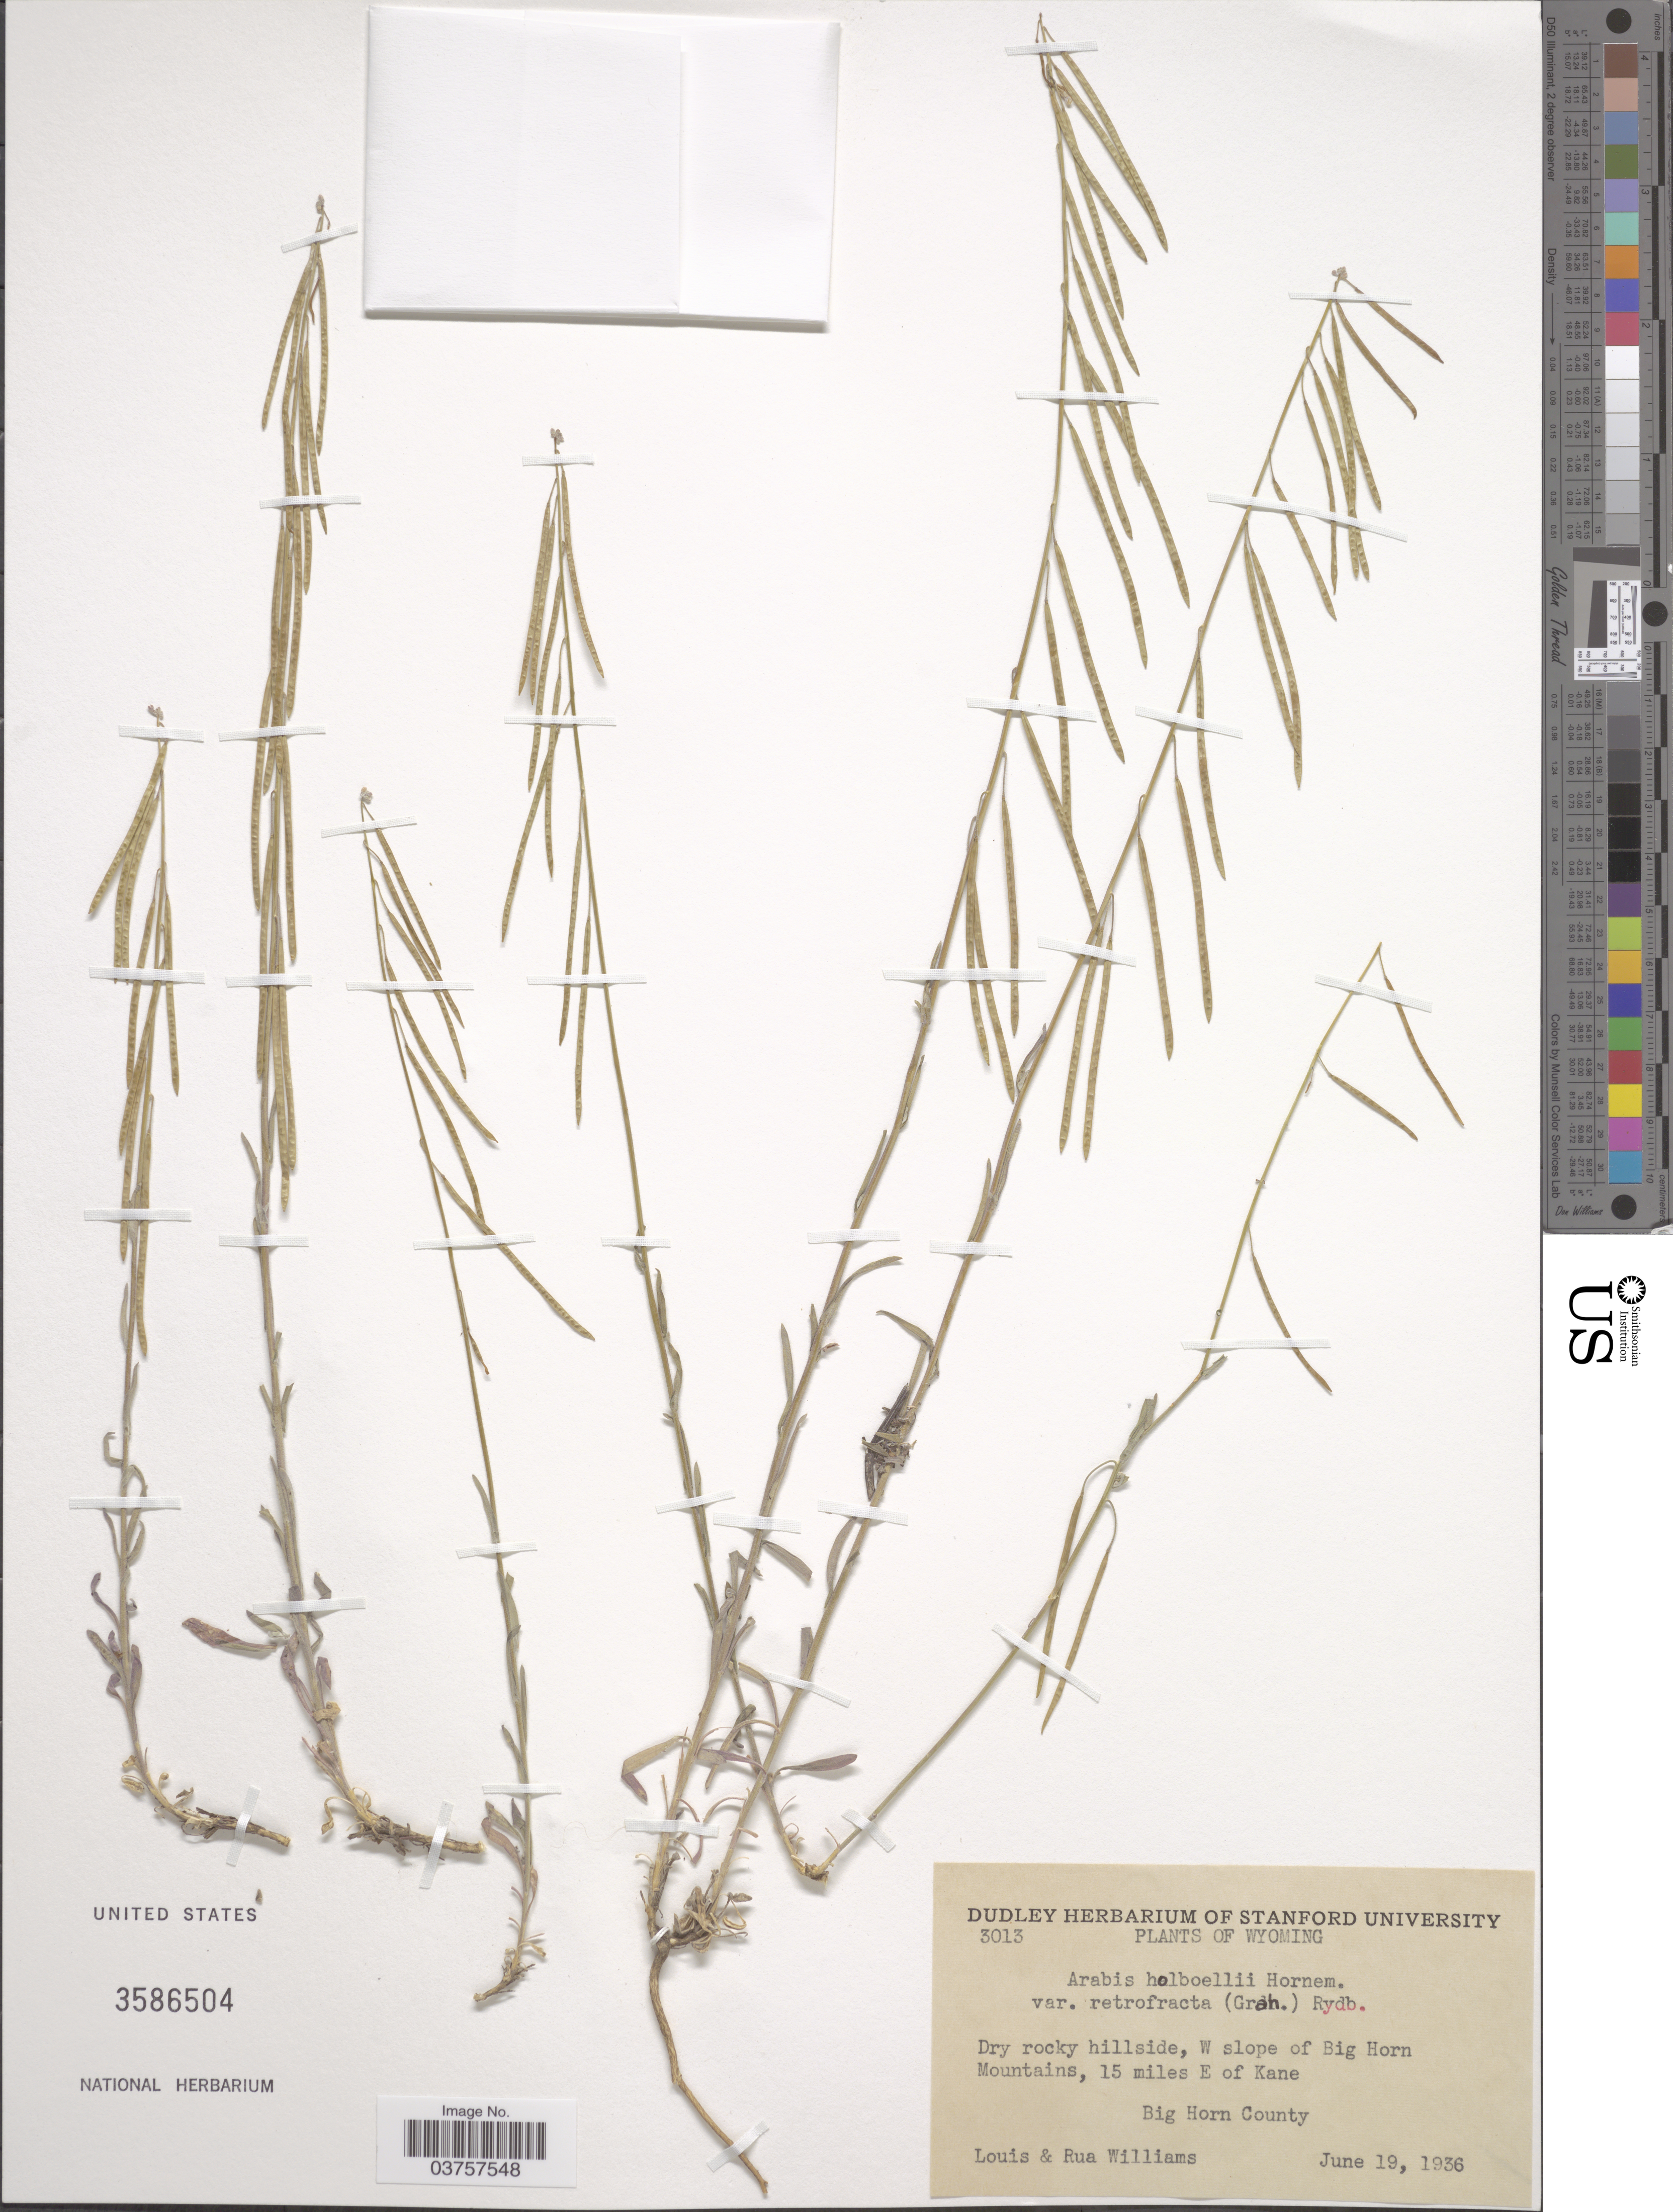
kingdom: Plantae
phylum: Tracheophyta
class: Magnoliopsida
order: Brassicales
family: Brassicaceae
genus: Arabis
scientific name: Arabis holboellii var. retrofracta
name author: Rydb.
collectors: L. Williams & R. P. Williams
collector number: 3013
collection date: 1936-06-19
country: United States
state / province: Wyoming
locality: W slope of Big Horn Mountains, 15 miles E of Kane. Big Horn County.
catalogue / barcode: US 3586504